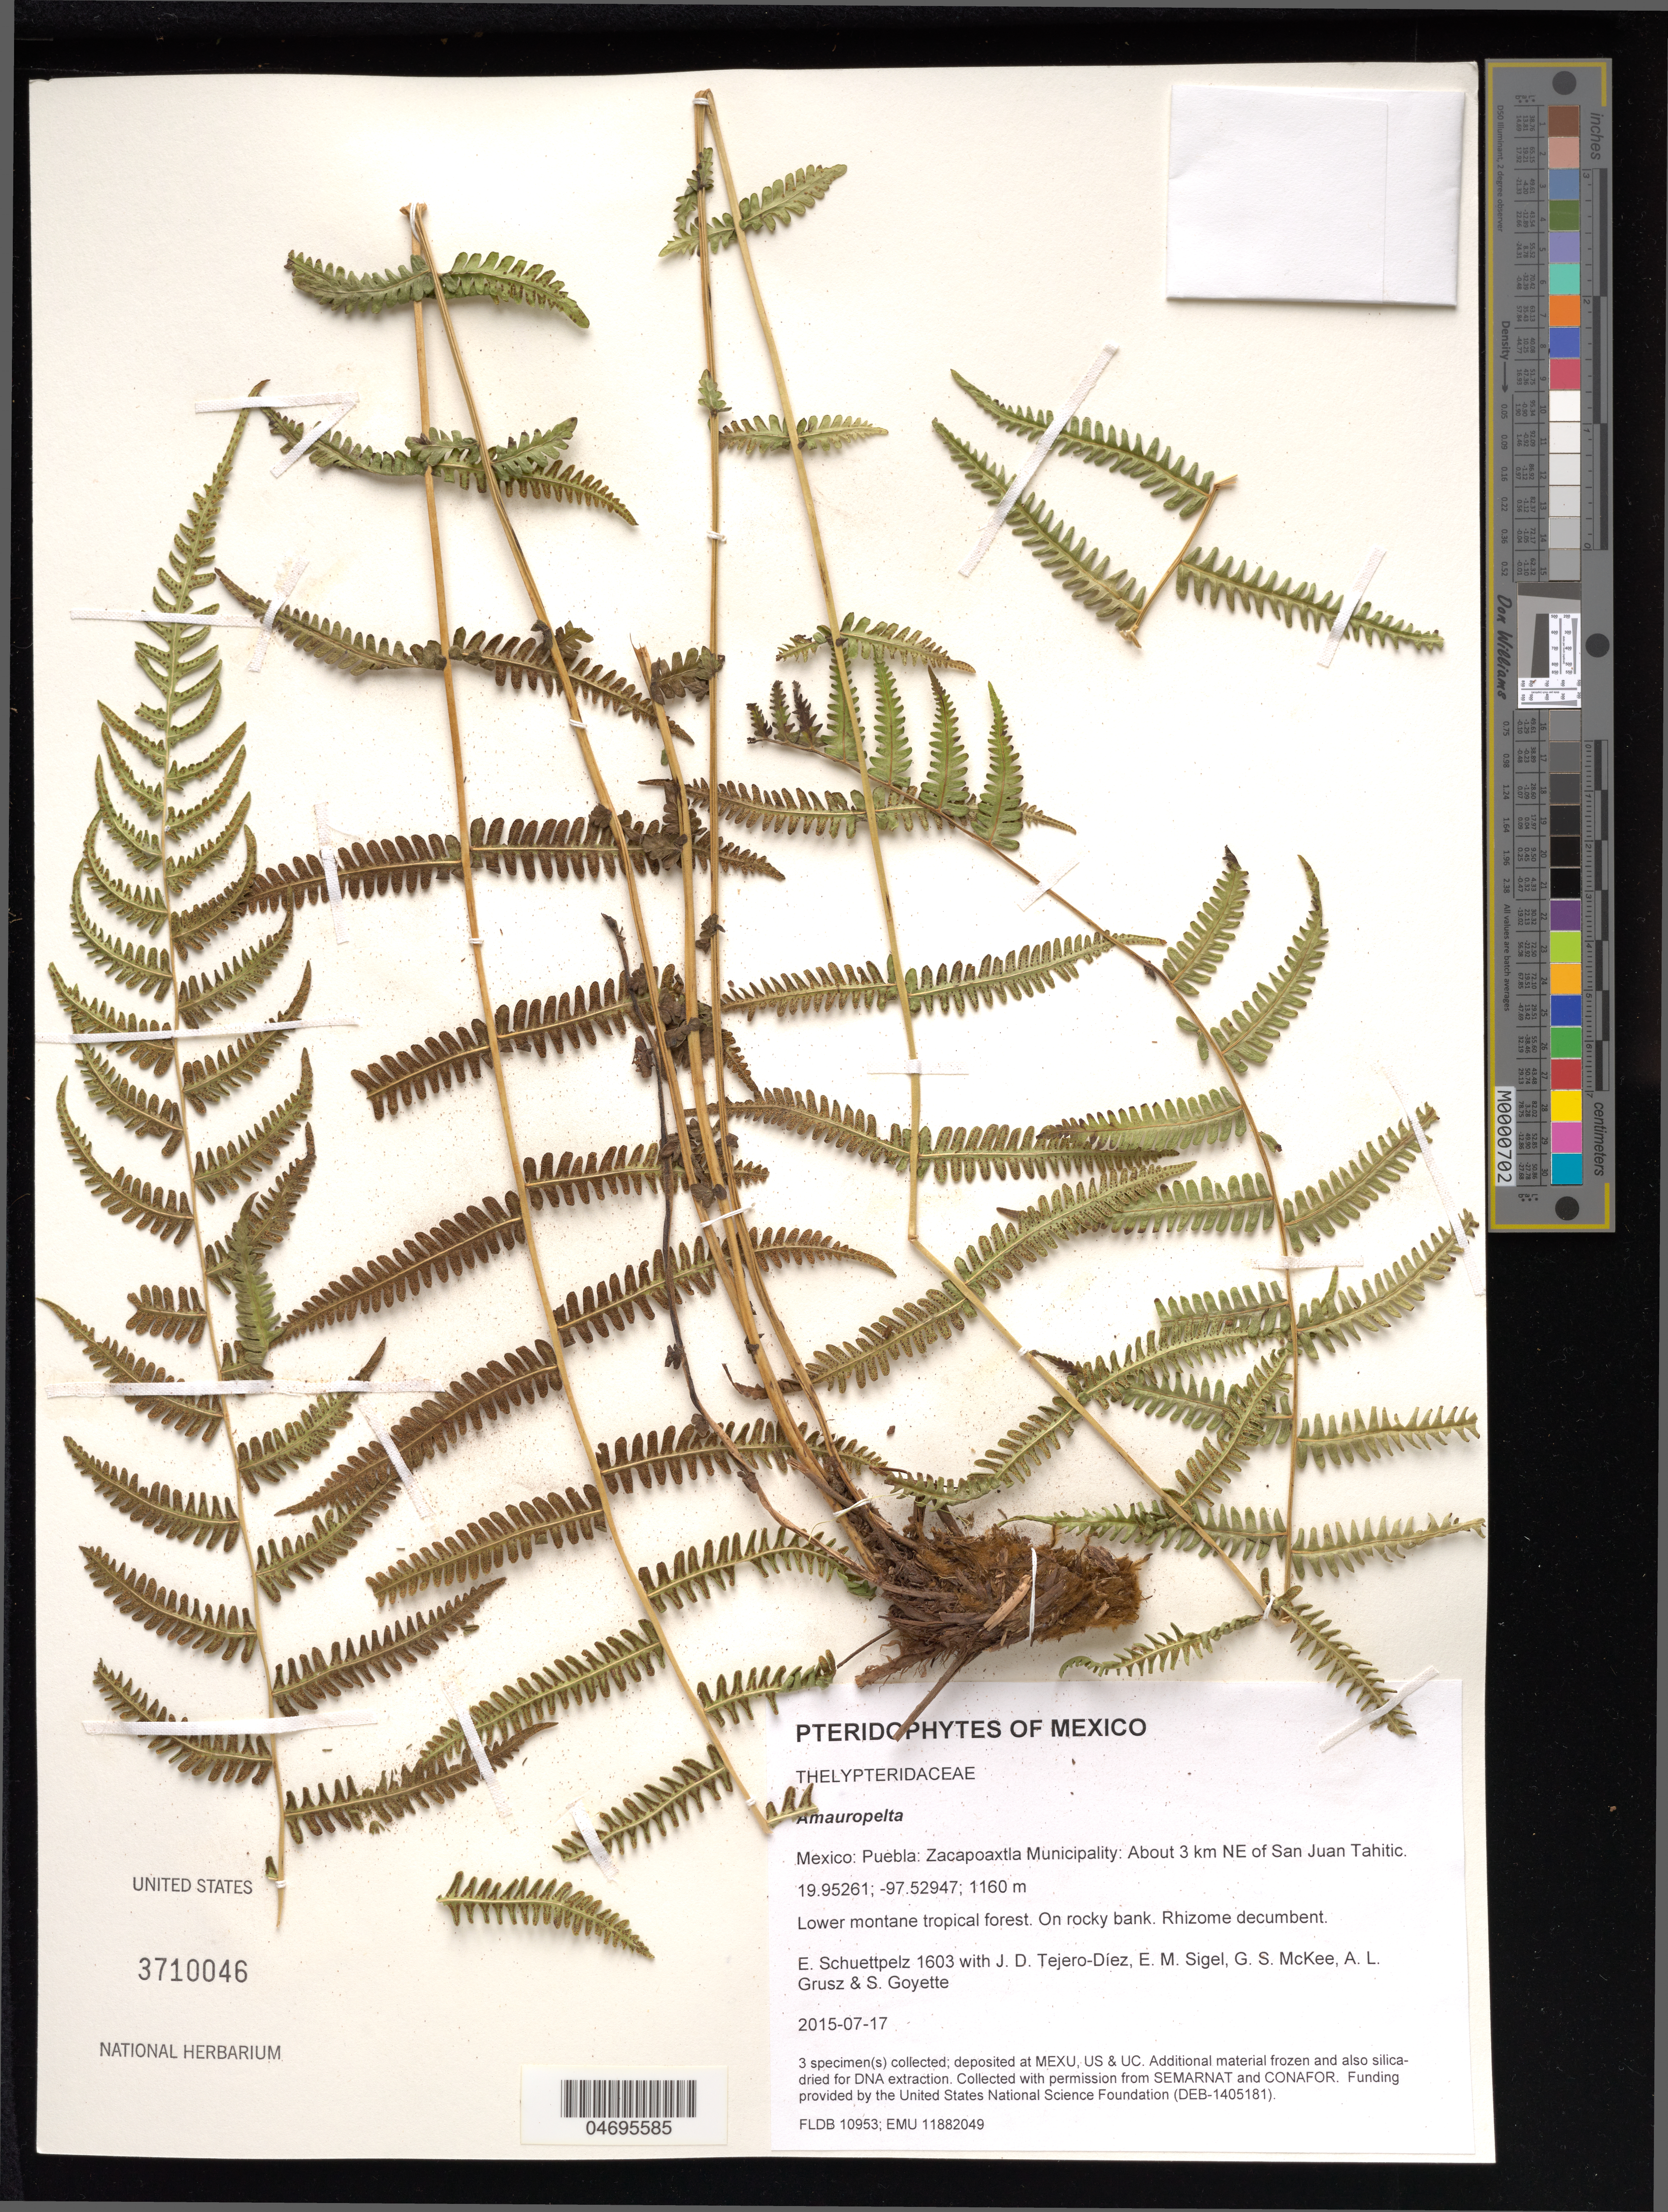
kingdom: Plantae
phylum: Tracheophyta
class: Polypodiopsida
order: Polypodiales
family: Thelypteridaceae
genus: Amauropelta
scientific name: Amauropelta sp.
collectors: E. Schuettpelz, D. Tejero-Díez, E. M. Sigel, G. S. McKee & A. Grusz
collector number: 1603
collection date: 2015-07-17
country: Mexico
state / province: Puebla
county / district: Zacapoaxtla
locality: About 3 km NE of San Juan Tahitic.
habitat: Lower montane tropical forest.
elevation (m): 1160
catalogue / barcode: US 3710046